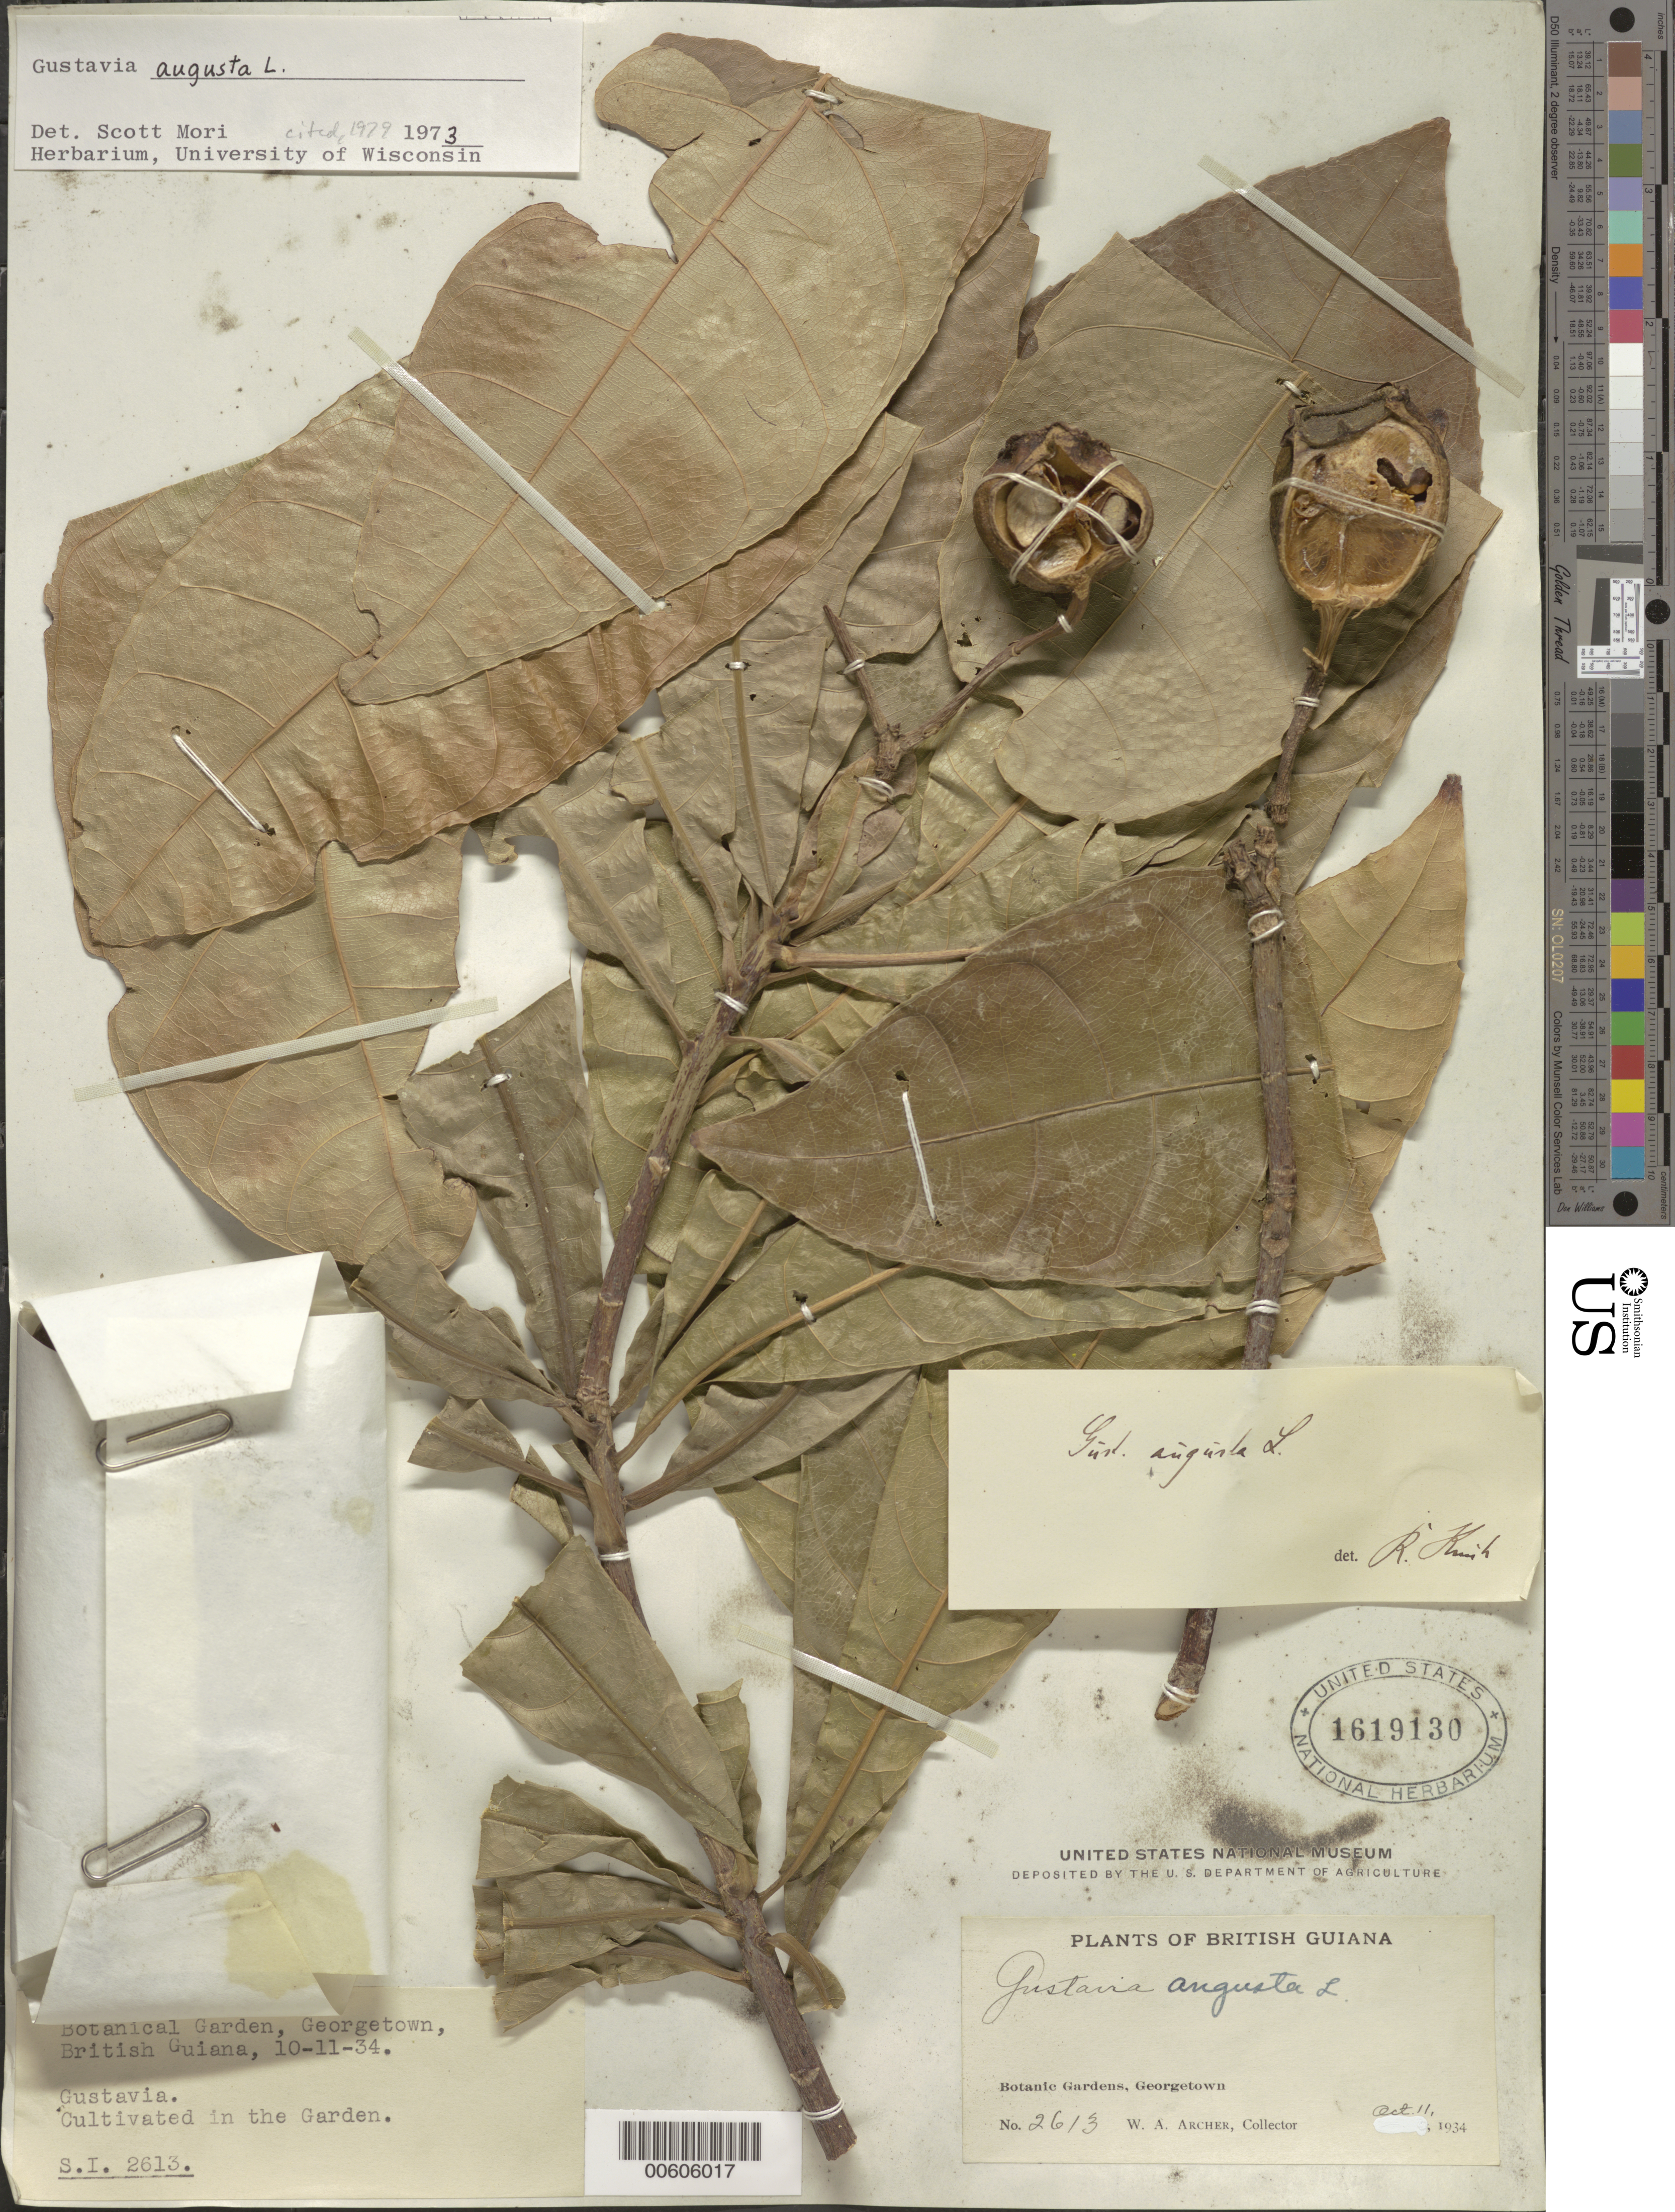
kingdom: Plantae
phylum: Tracheophyta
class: Magnoliopsida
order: Ericales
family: Lecythidaceae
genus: Gustavia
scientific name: Gustavia augusta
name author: L.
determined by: Mori, Scott A.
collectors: W. A. Archer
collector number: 2613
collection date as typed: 11-Oct-34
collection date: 1934-10-11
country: Guyana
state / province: Demerara-Mahaica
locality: Georgetown, Botanic Gardens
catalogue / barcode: US 1619130